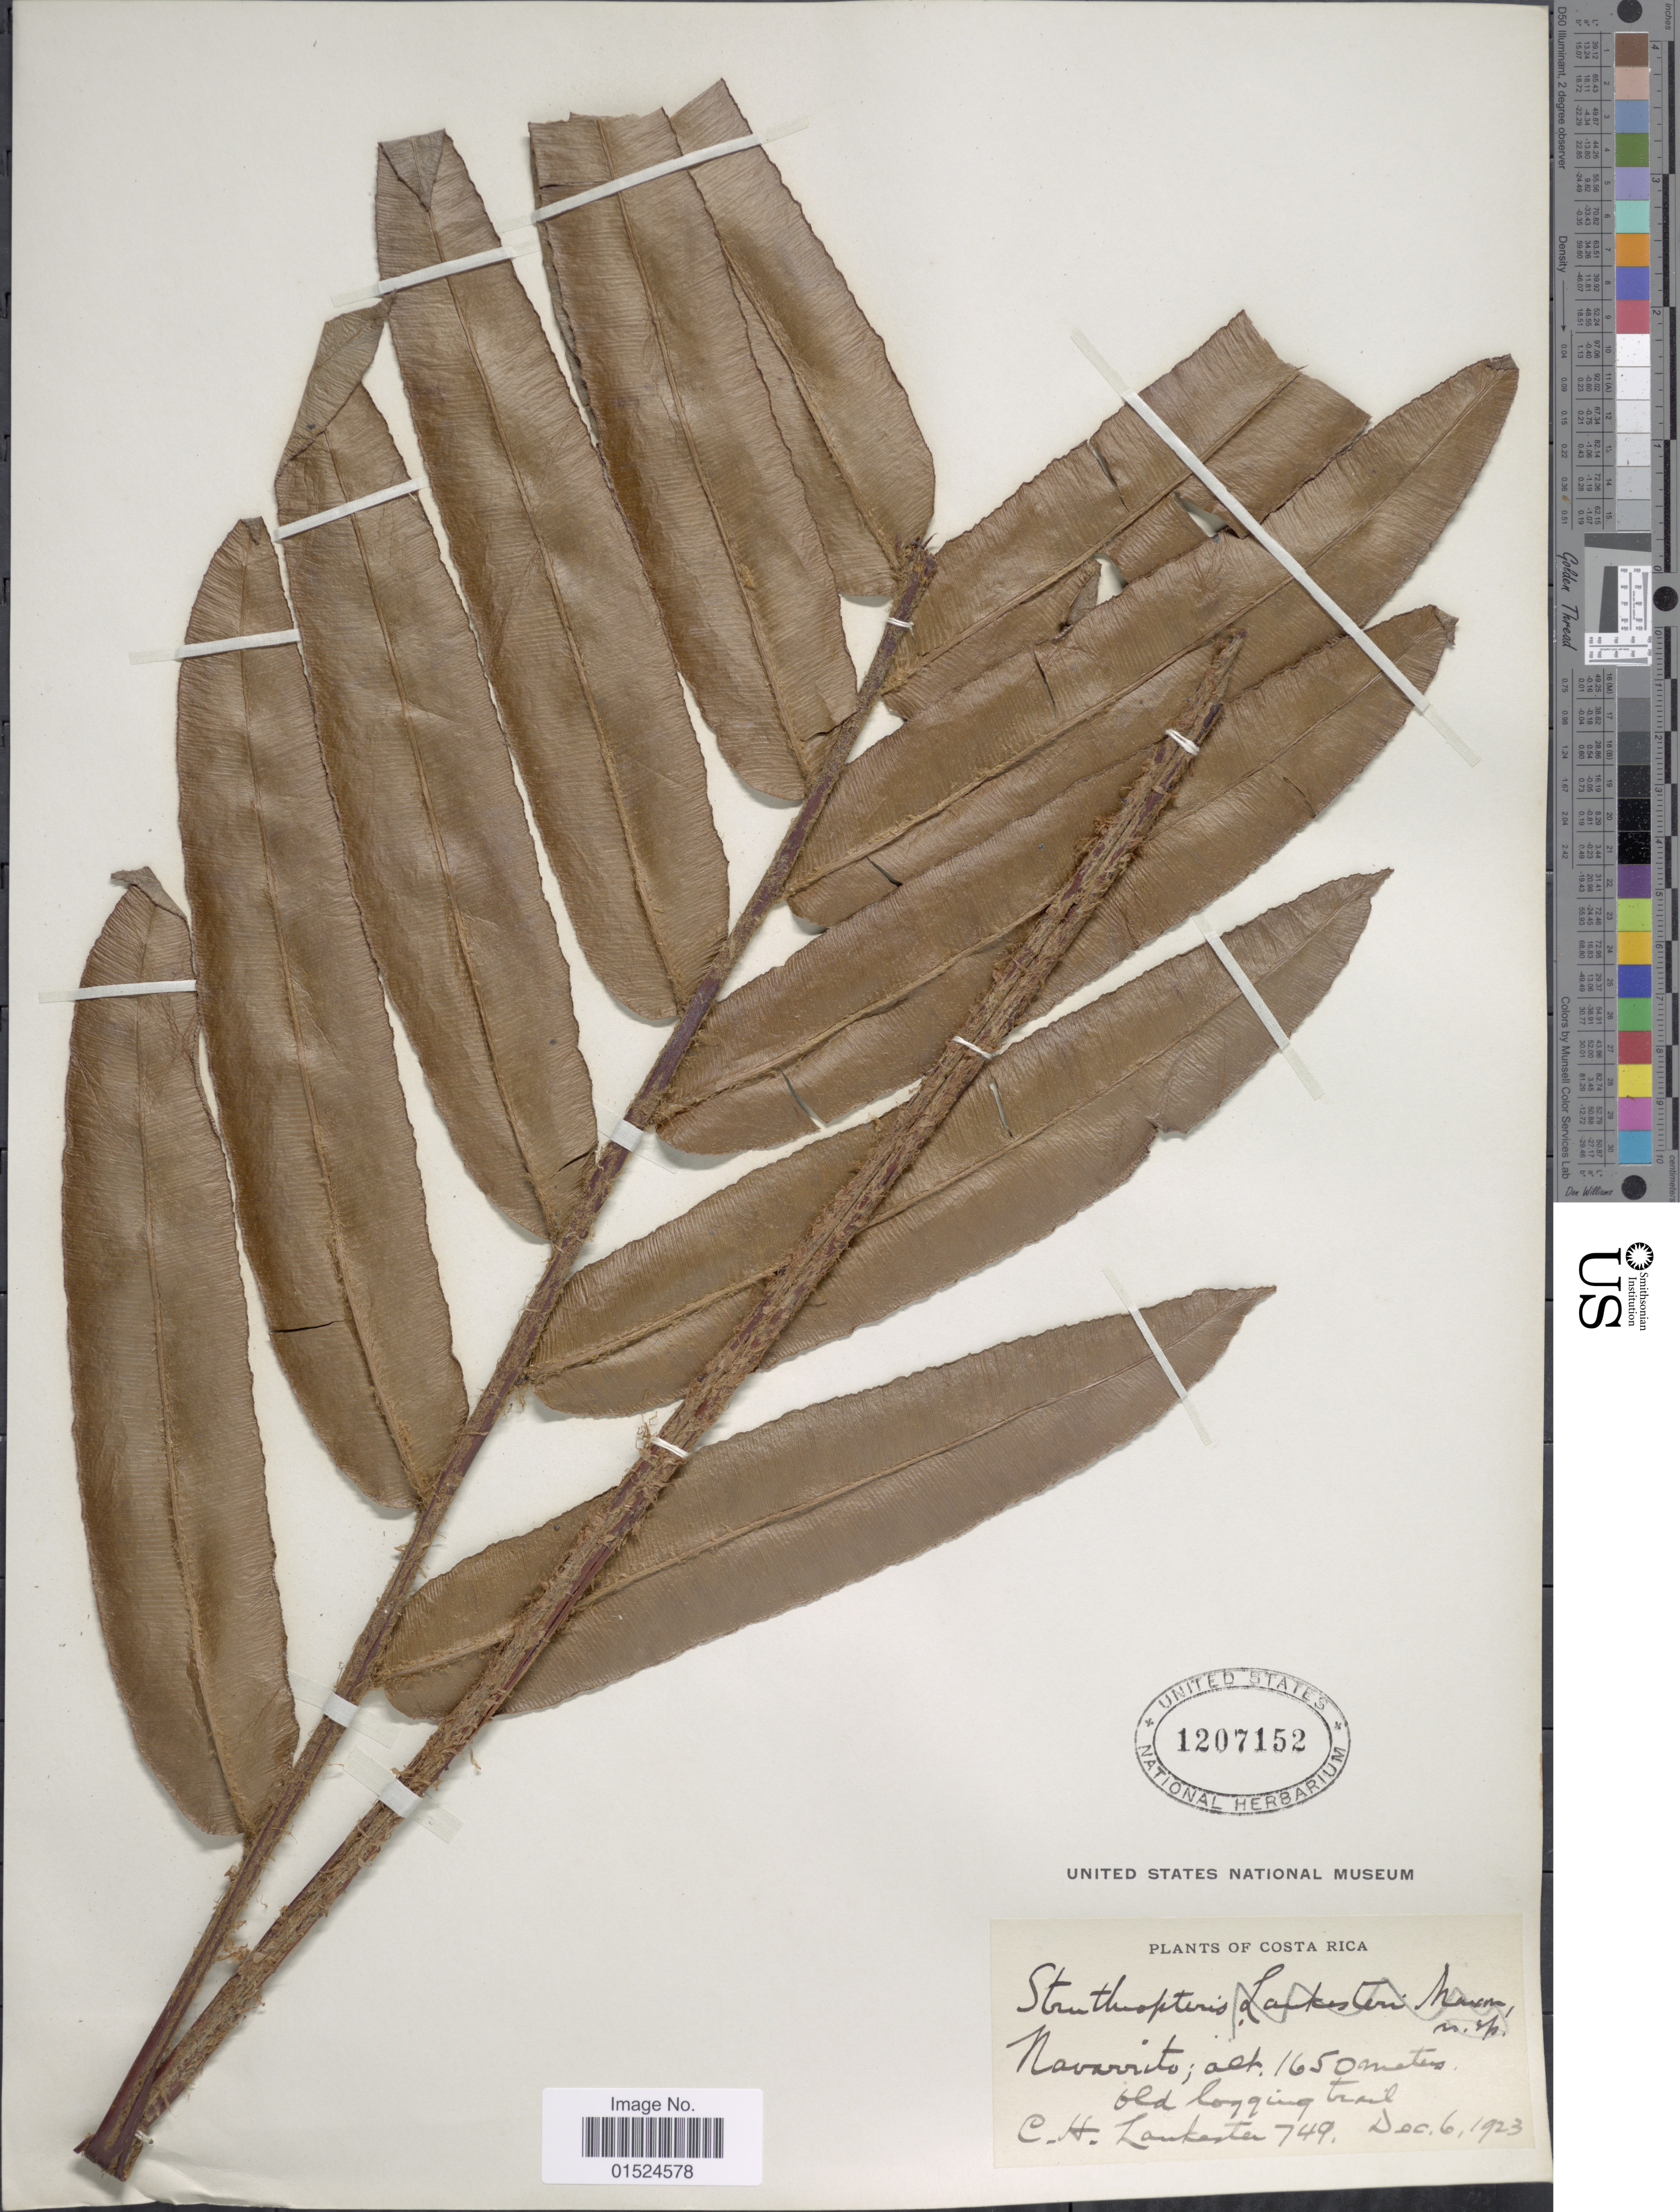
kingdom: Plantae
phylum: Tracheophyta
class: Polypodiopsida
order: Polypodiales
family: Blechnaceae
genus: Blechnum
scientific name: Blechnum viviparum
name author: (Broadh.) C. Chr.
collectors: C. H. Lankester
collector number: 749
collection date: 1923-12-06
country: Costa Rica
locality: Navarrito, old logging trail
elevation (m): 1650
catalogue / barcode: US 1207152